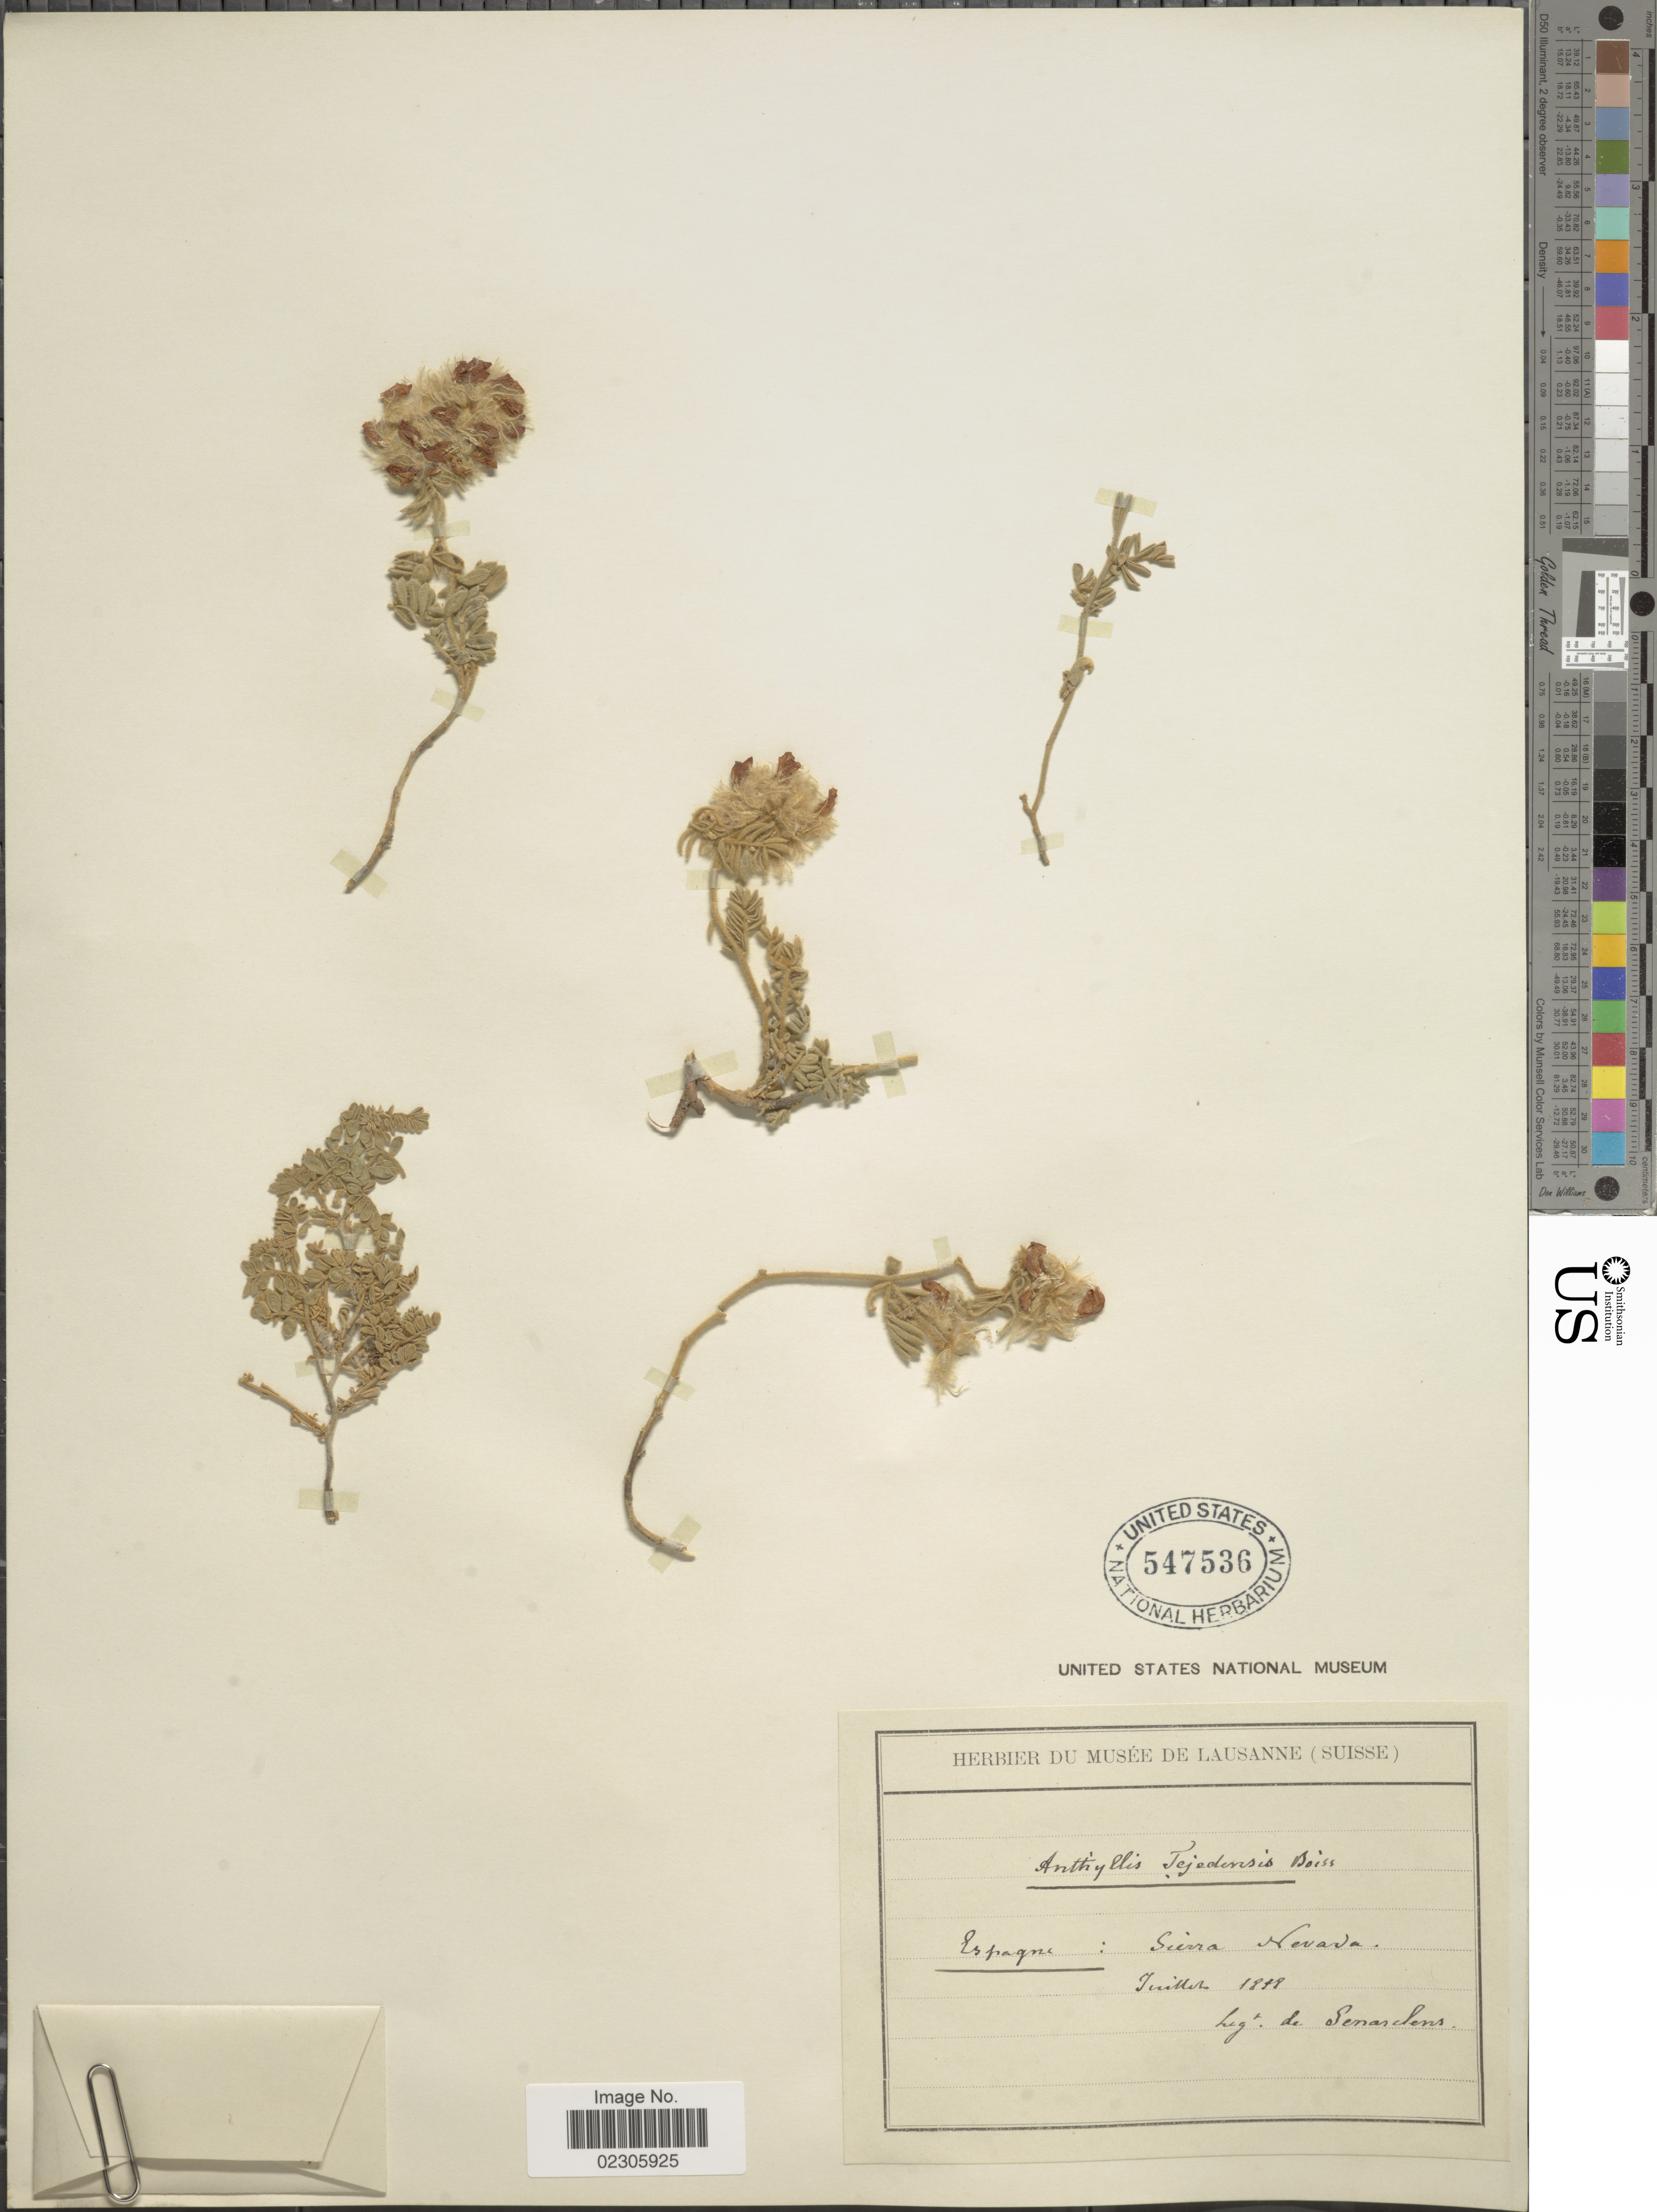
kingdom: Plantae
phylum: Tracheophyta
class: Magnoliopsida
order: Fabales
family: Fabaceae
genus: Anthyllis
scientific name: Anthyllis tejedensis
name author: Boiss.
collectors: De Senardens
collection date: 1848-07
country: Spain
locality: Espagne, Sierra Nevada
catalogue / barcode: US 547536